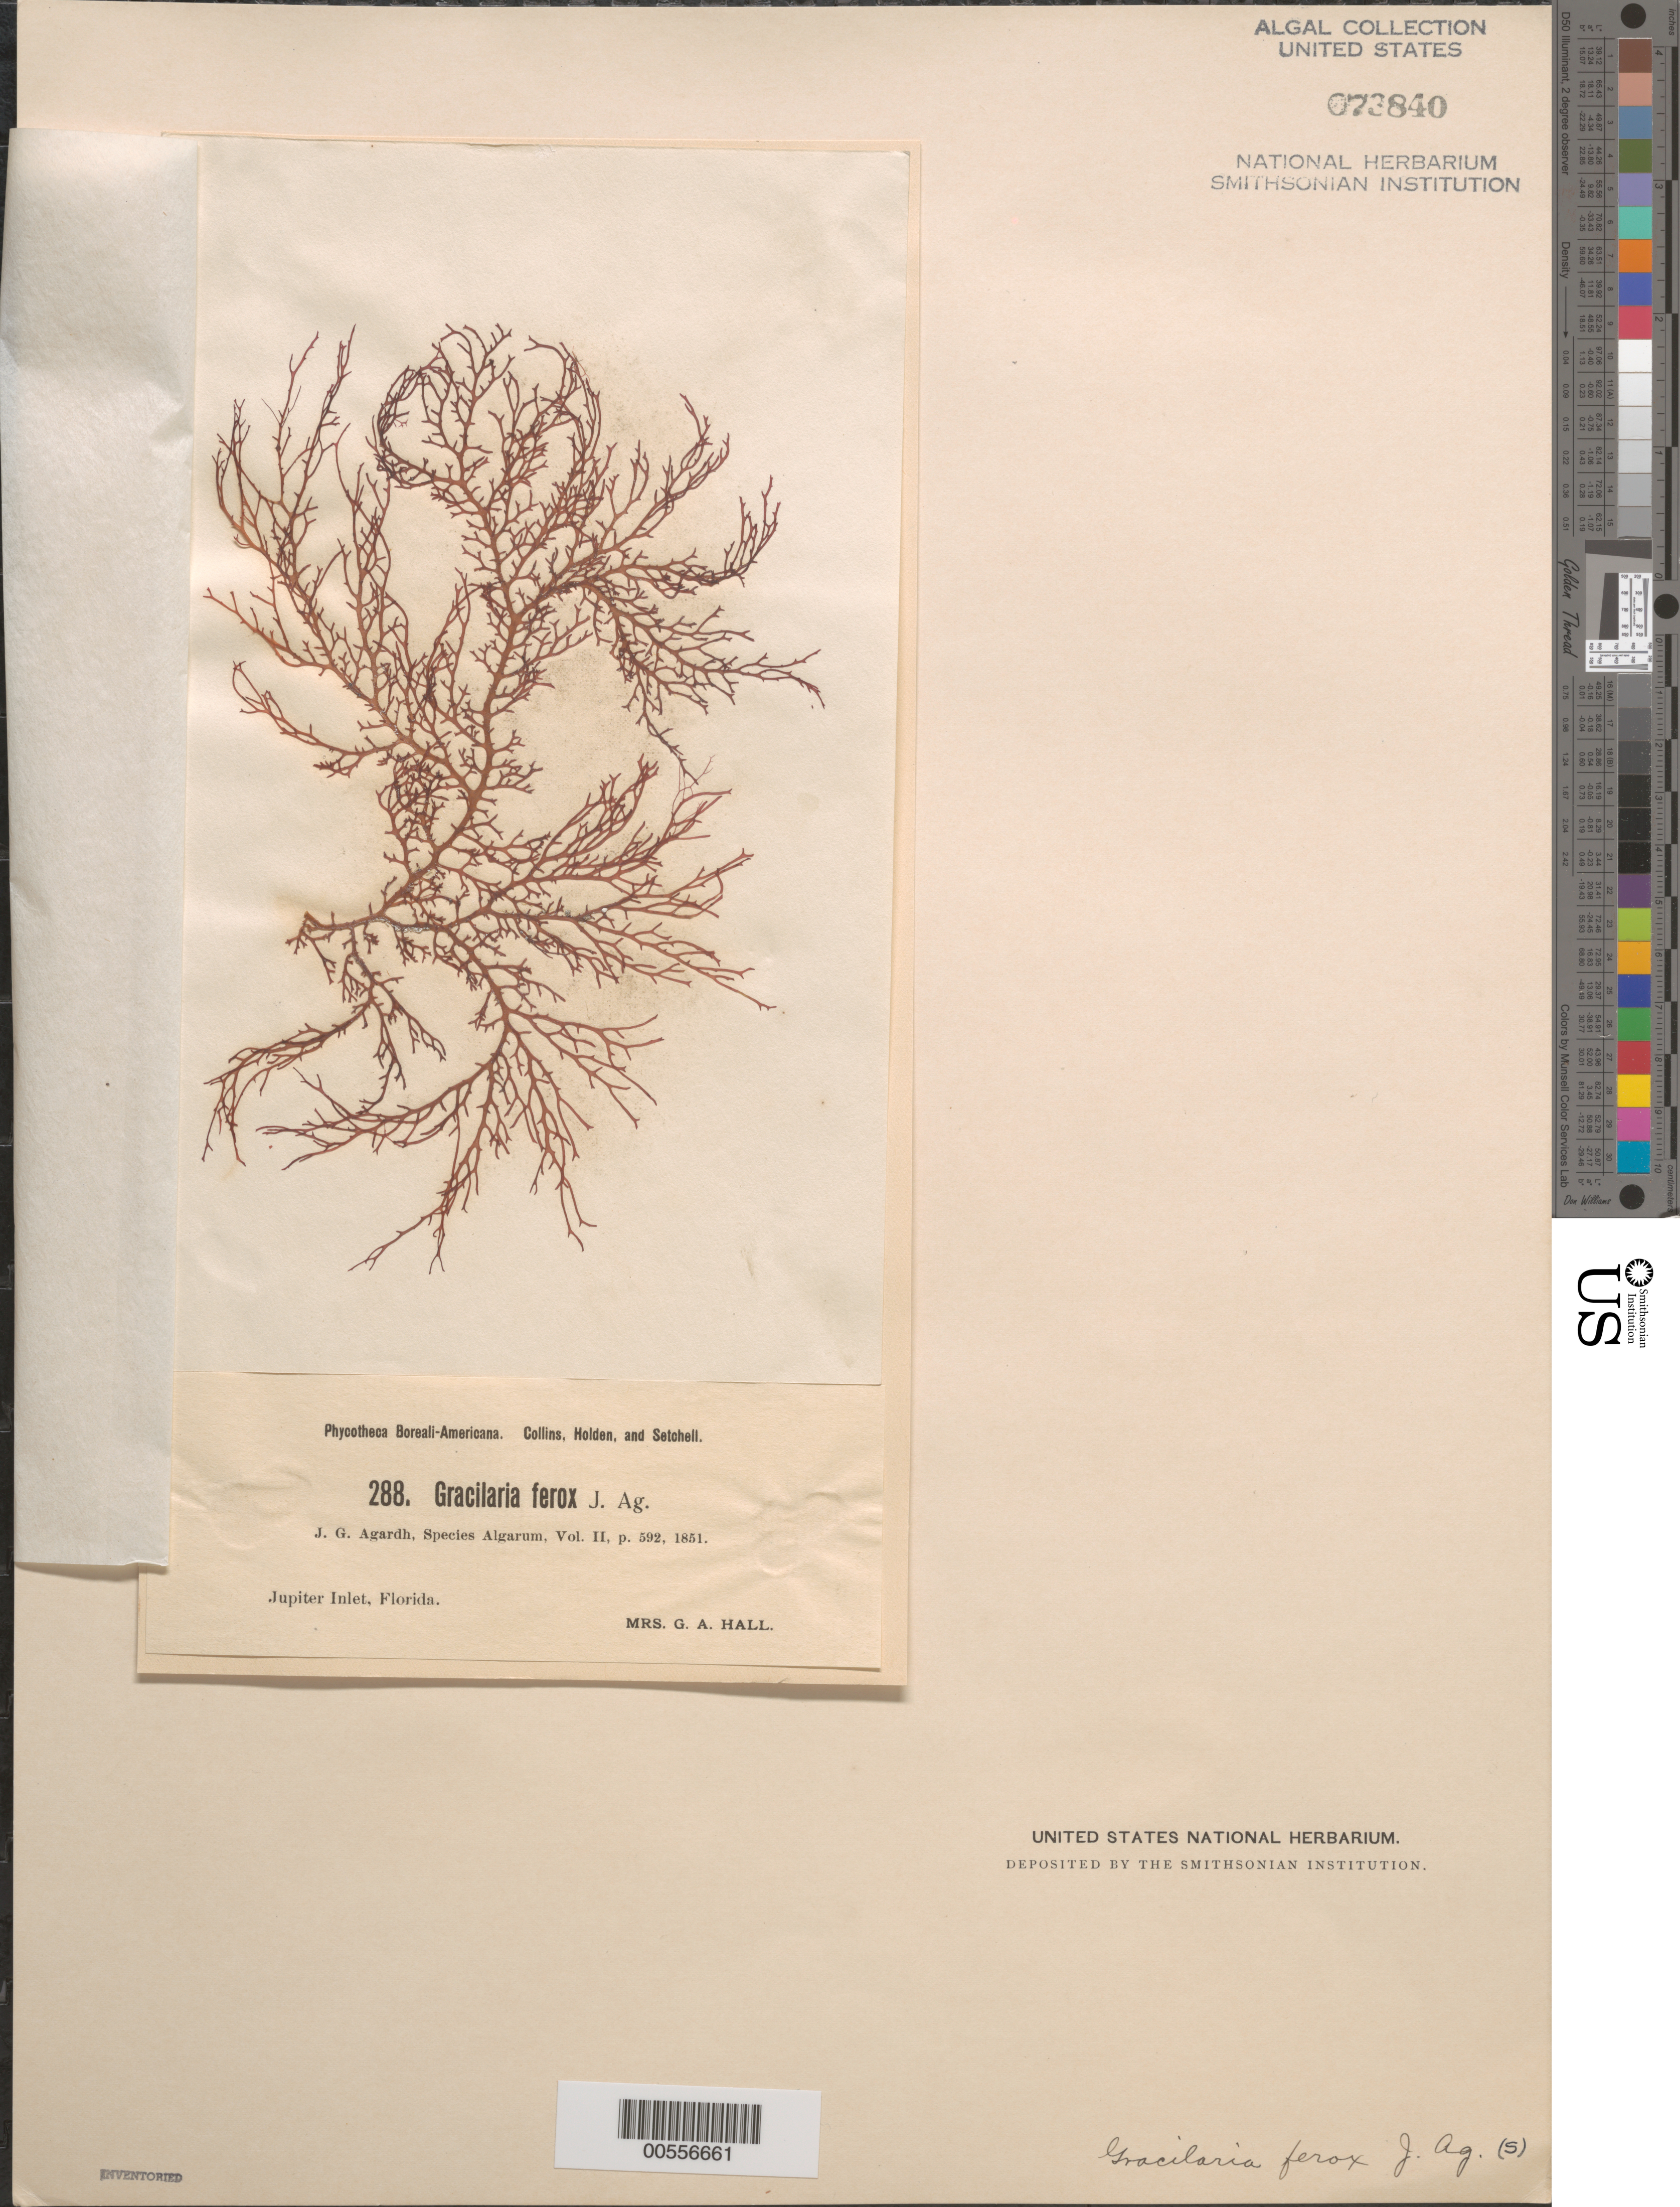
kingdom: Plantae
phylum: Rhodophyta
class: Florideophyceae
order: Gracilariales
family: Gracilariaceae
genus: Gracilaria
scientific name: Gracilaria ferox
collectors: Mrs. Hall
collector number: PB-A 288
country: United States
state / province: Florida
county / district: Palm Beach County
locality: Jupiter Inlet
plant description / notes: Collins, Holden & Setchell, Phycotheca Boreali-Americana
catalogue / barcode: US 73840